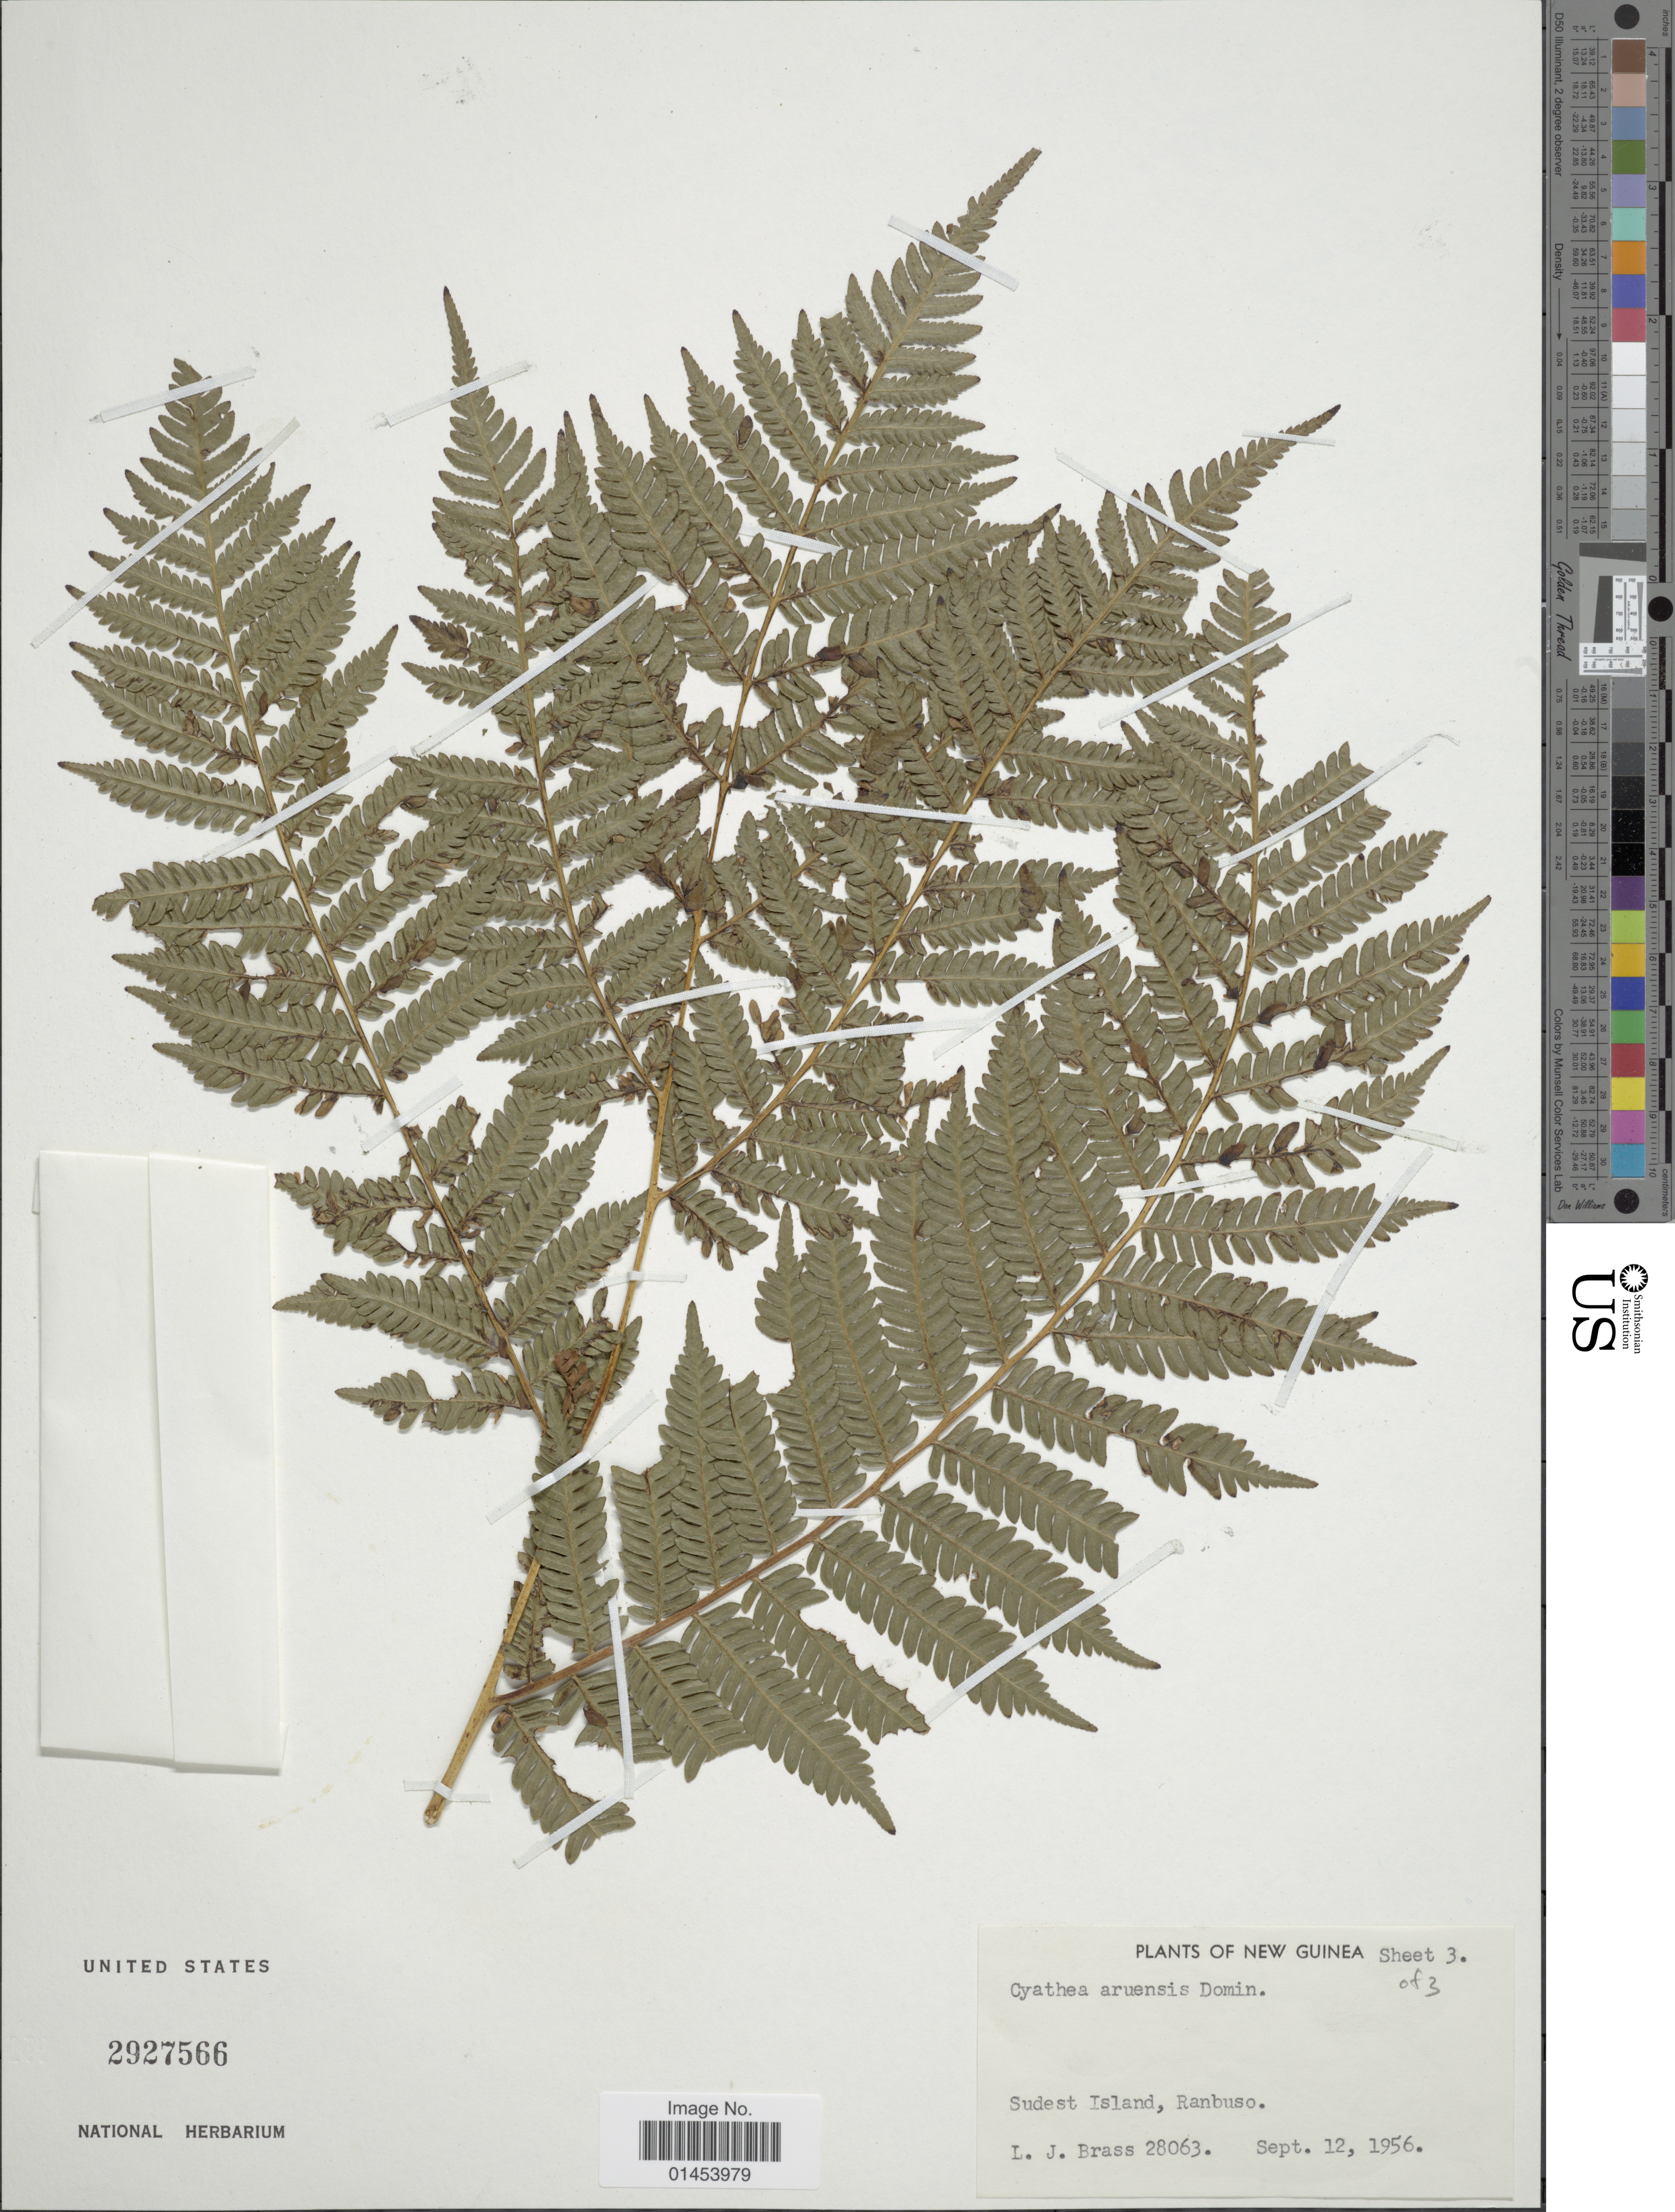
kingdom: Plantae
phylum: Tracheophyta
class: Polypodiopsida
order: Cyatheales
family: Cyatheaceae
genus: Cyathea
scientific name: Cyathea rumphiana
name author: (Alderw.) Merr.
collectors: L. J. Brass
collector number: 28063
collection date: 1956-09-12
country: Papua New Guinea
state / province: Milne Bay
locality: New Guinea. Sudest Island, Ranbuso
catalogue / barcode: US 2927566